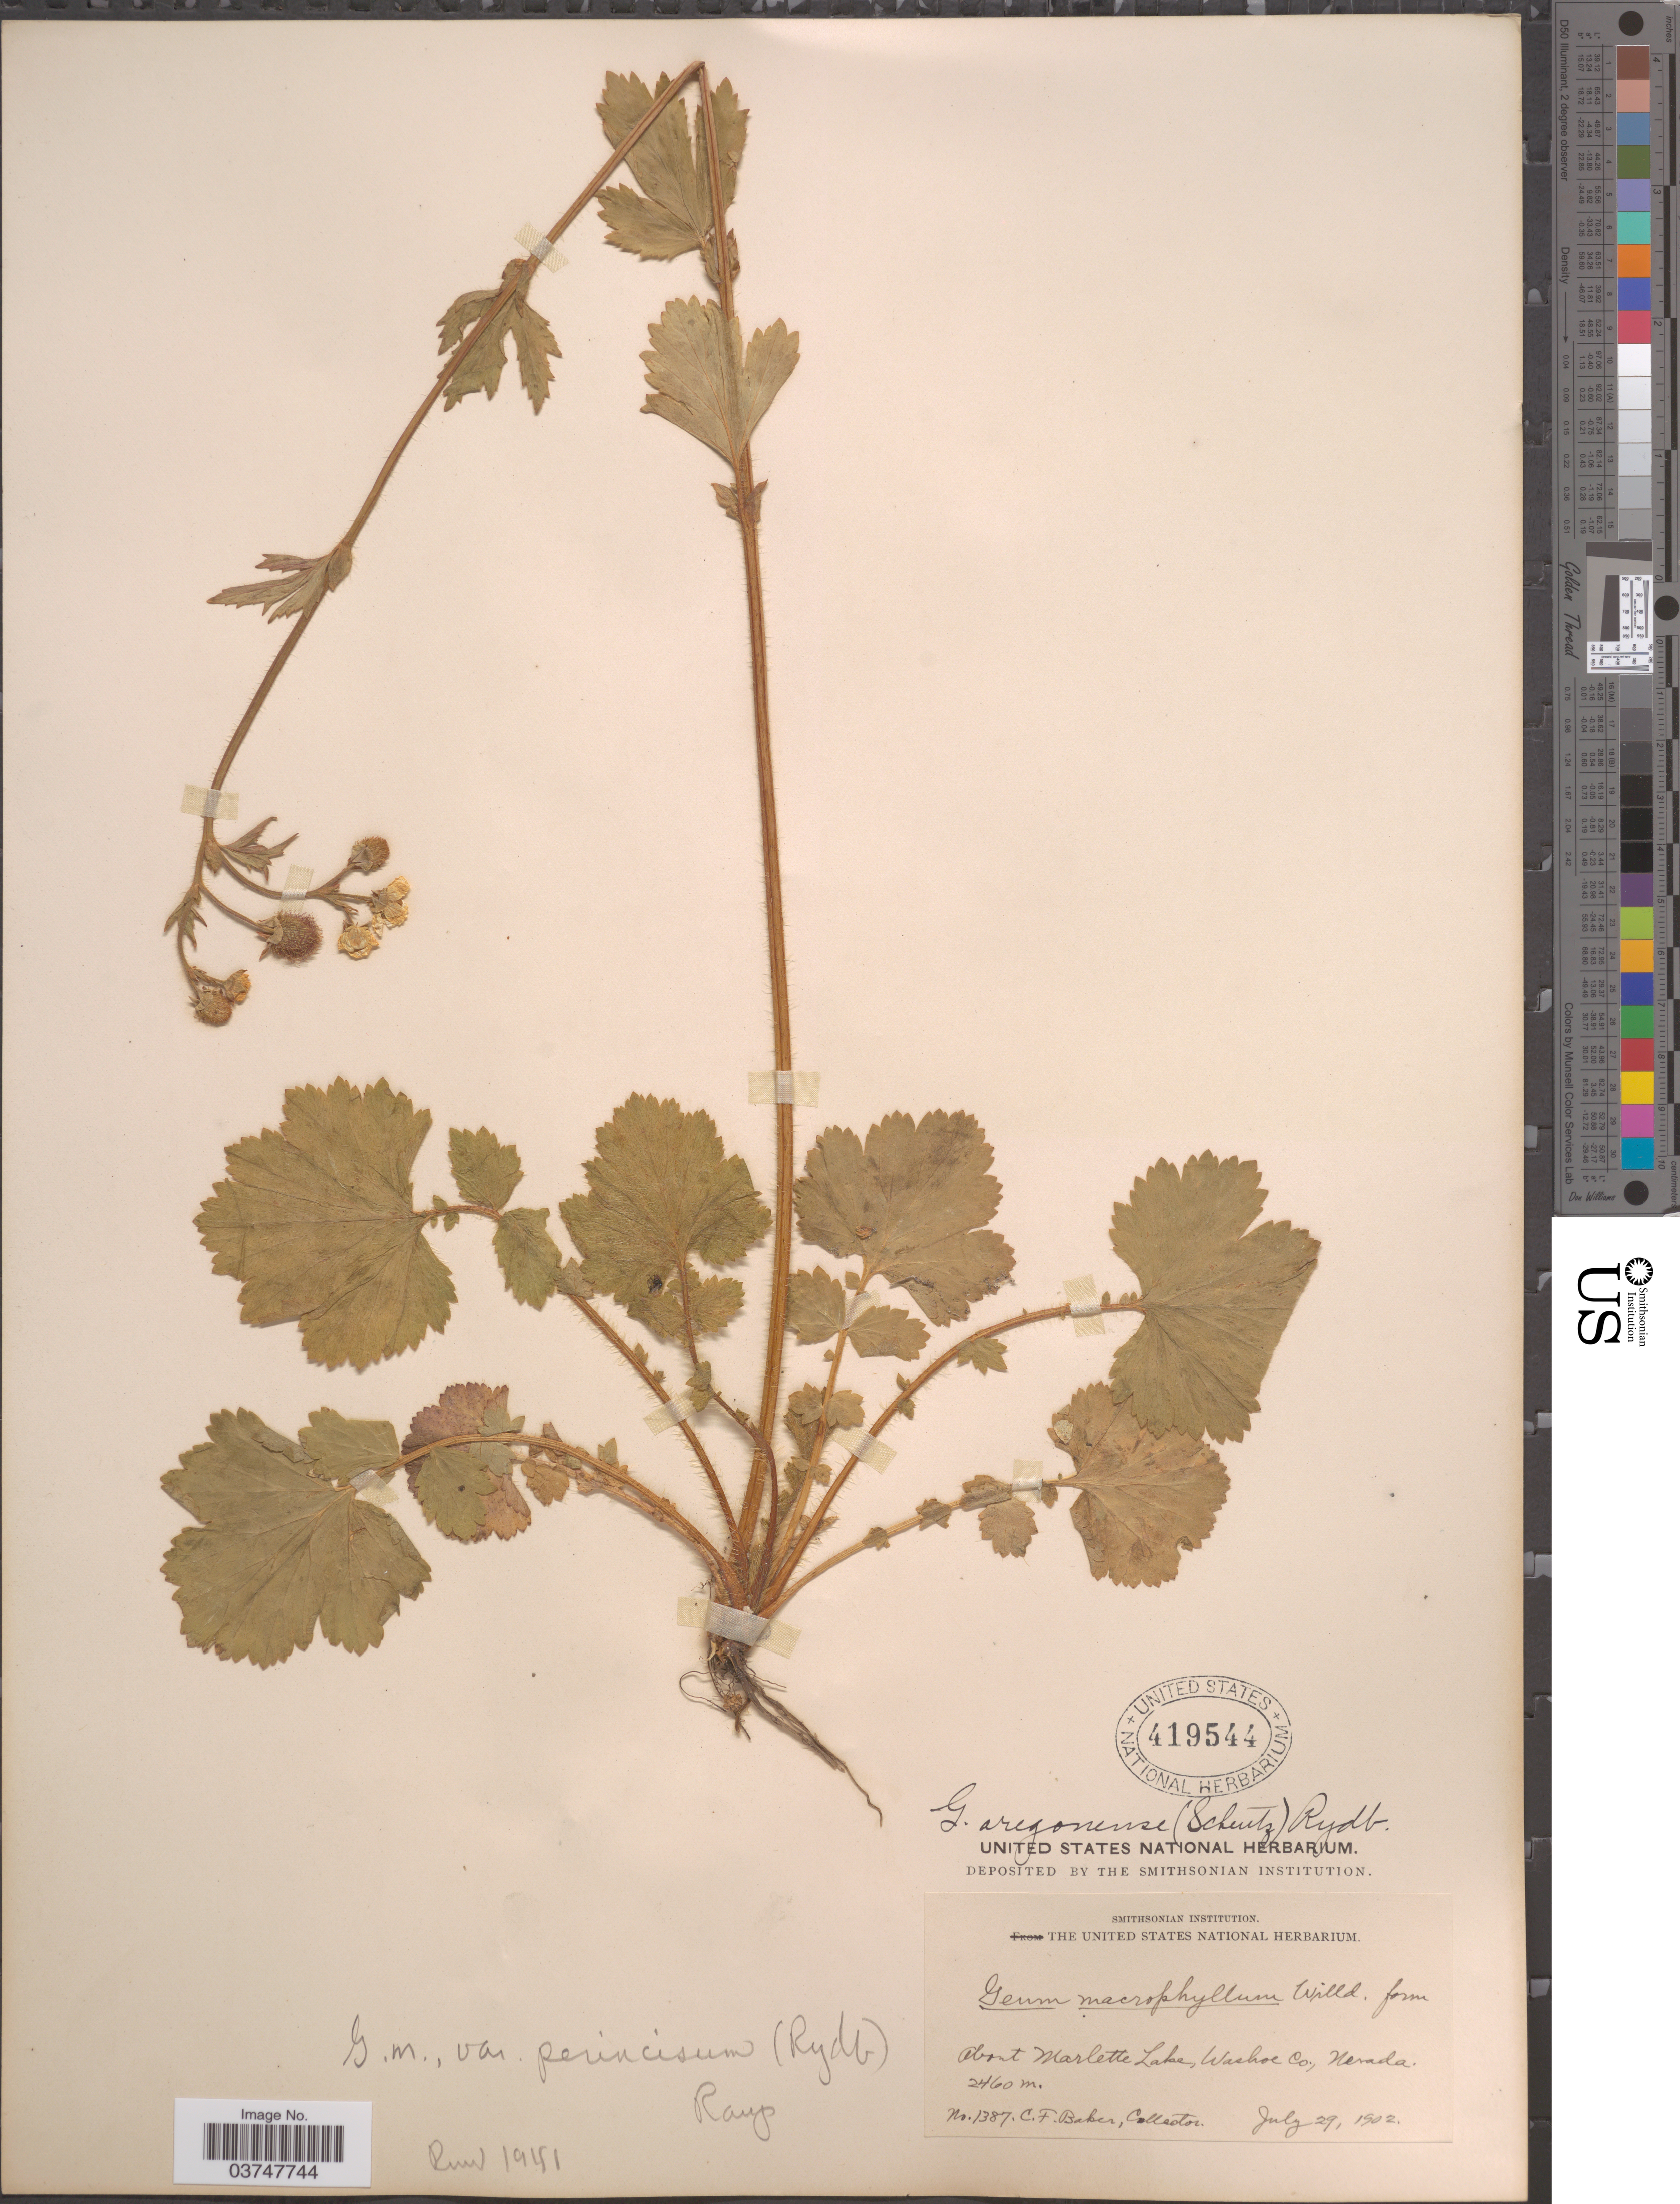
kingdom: Plantae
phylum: Tracheophyta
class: Magnoliopsida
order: Rosales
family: Rosaceae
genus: Geum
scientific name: Geum macrophyllum var. perincisum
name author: (Rydb.) Raup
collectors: C. F. Baker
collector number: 1387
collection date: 1902-07-29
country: United States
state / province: Nevada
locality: About Marlette Lake, Washoe Co.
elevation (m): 2460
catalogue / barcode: US 419544